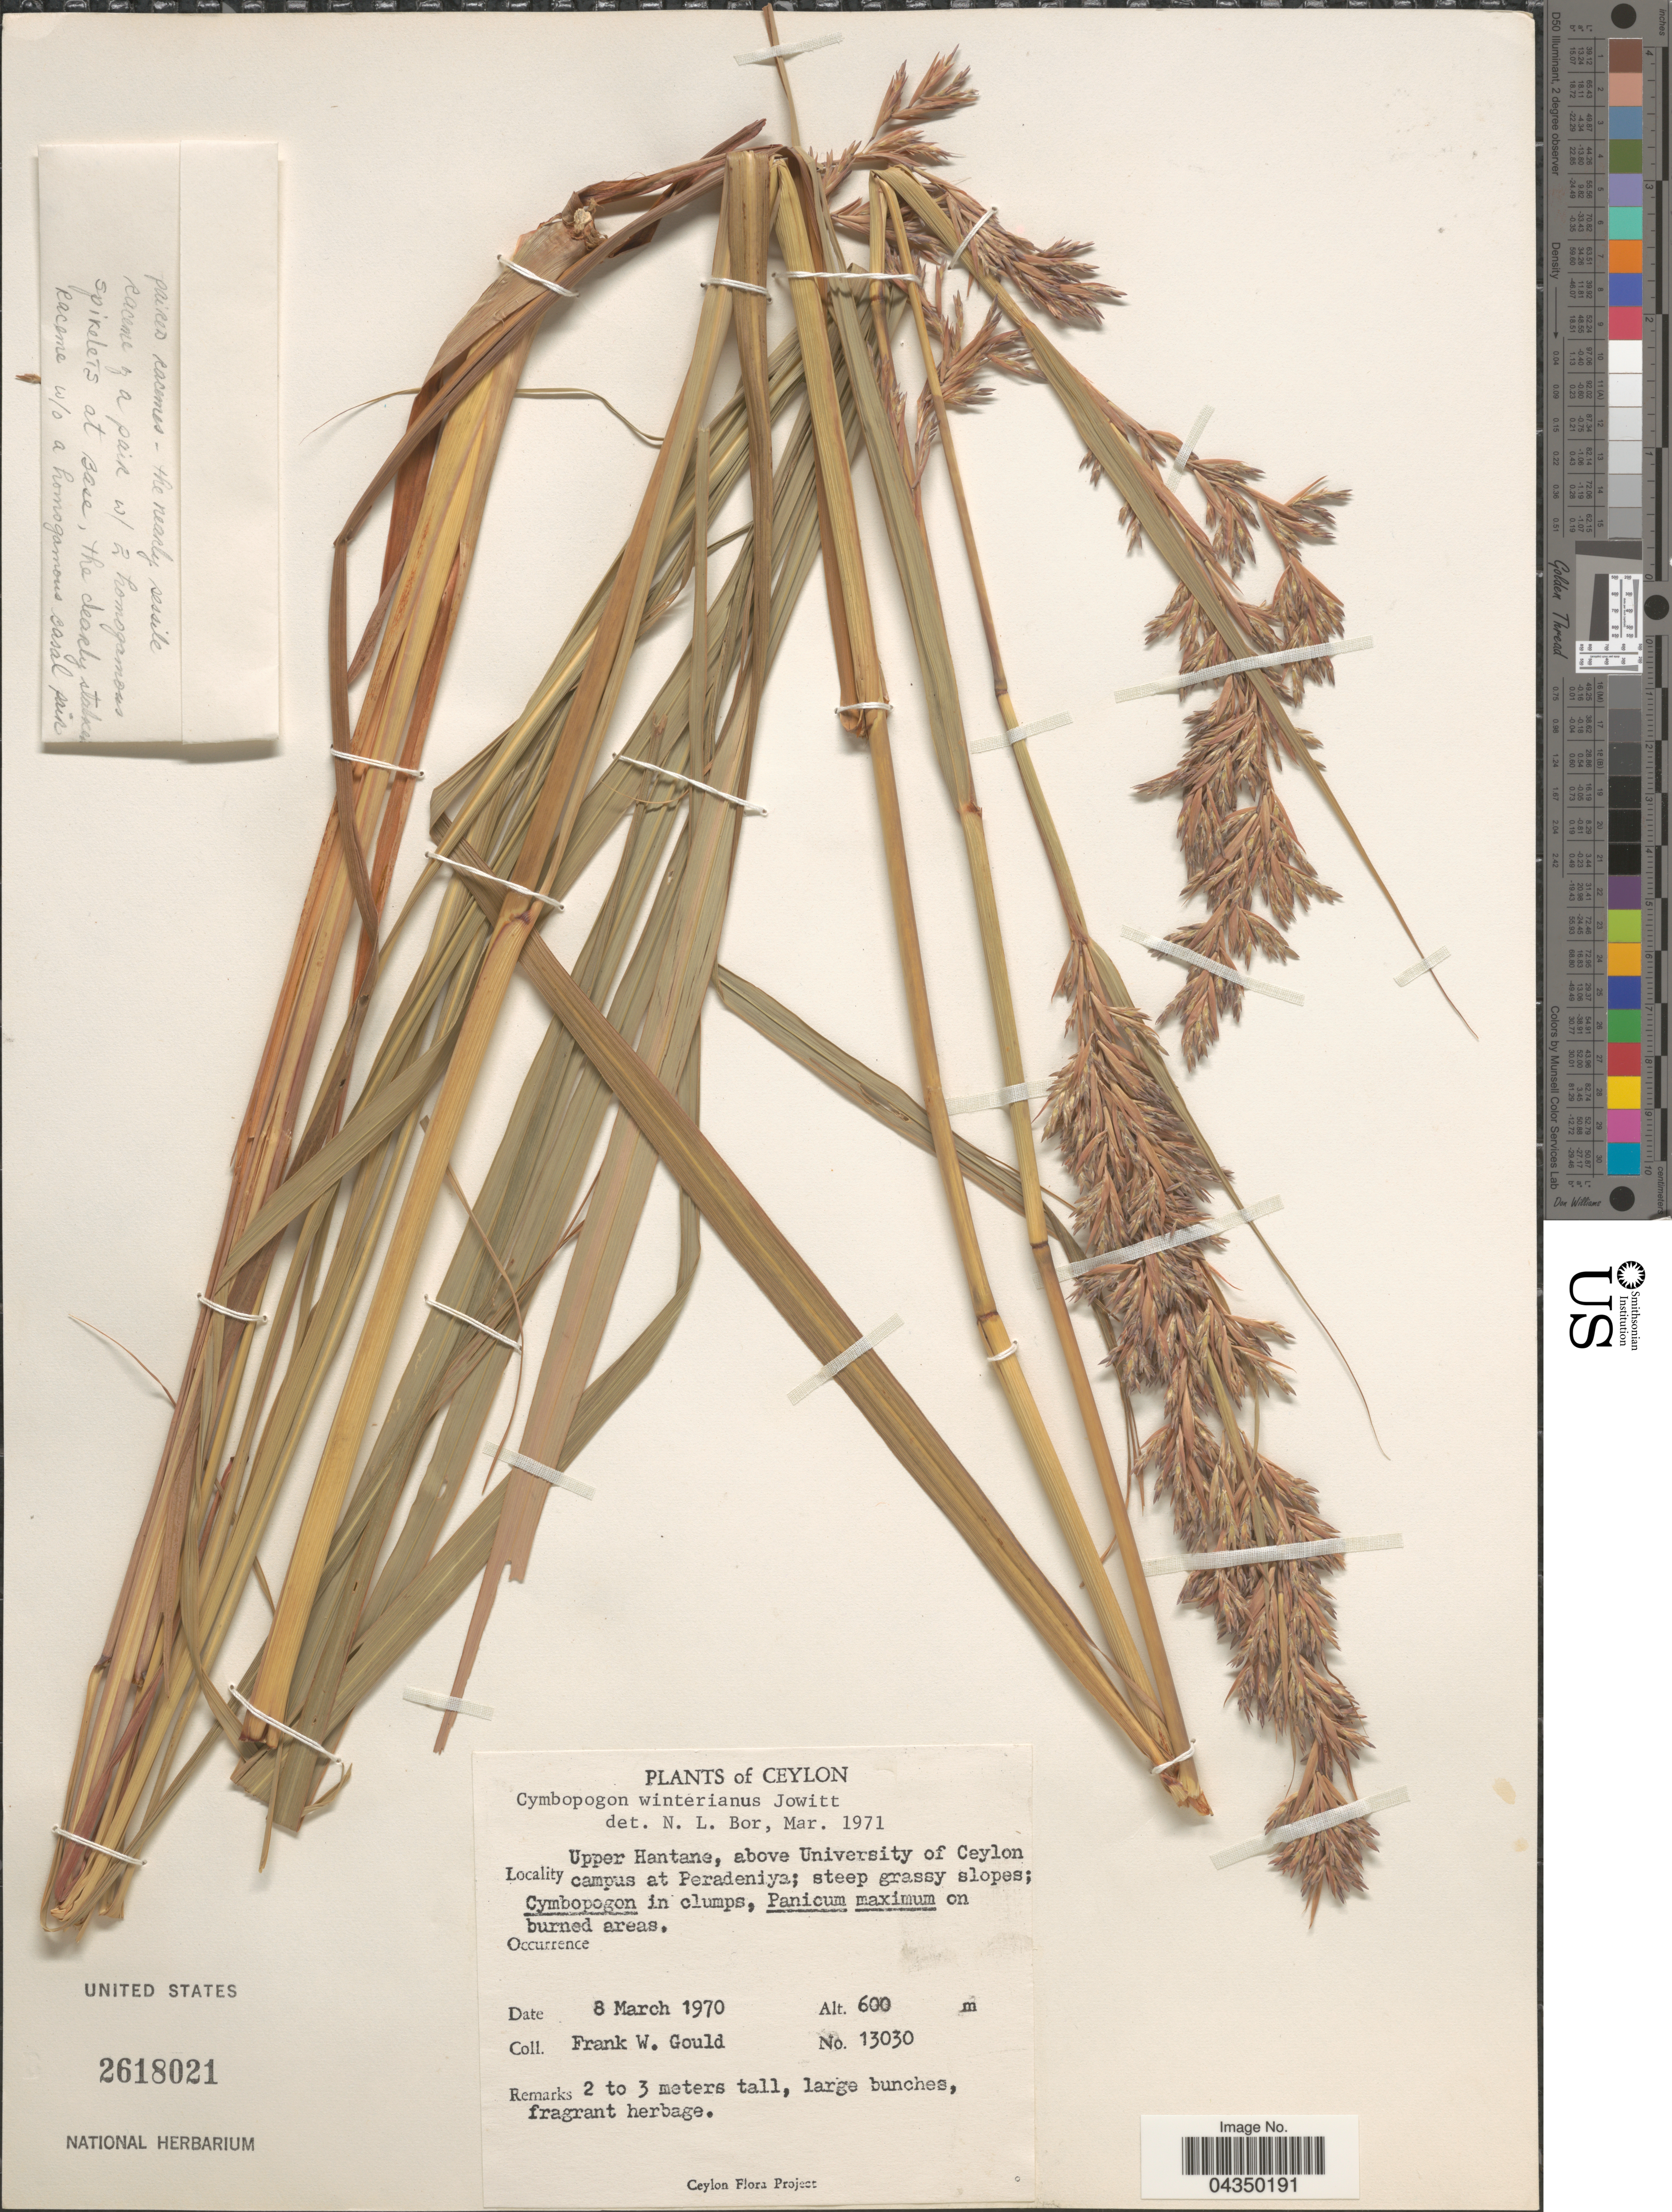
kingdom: Plantae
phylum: Tracheophyta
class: Liliopsida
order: Poales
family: Poaceae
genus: Cymbopogon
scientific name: Cymbopogon winterianus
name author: Jowitt ex Bor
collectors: F. W. Gould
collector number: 13030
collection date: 1970-03-08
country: Sri Lanka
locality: Ceylon. Upper Hantane, above University of Ceylon campus at Peradeniya.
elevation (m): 600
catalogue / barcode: US 2618021